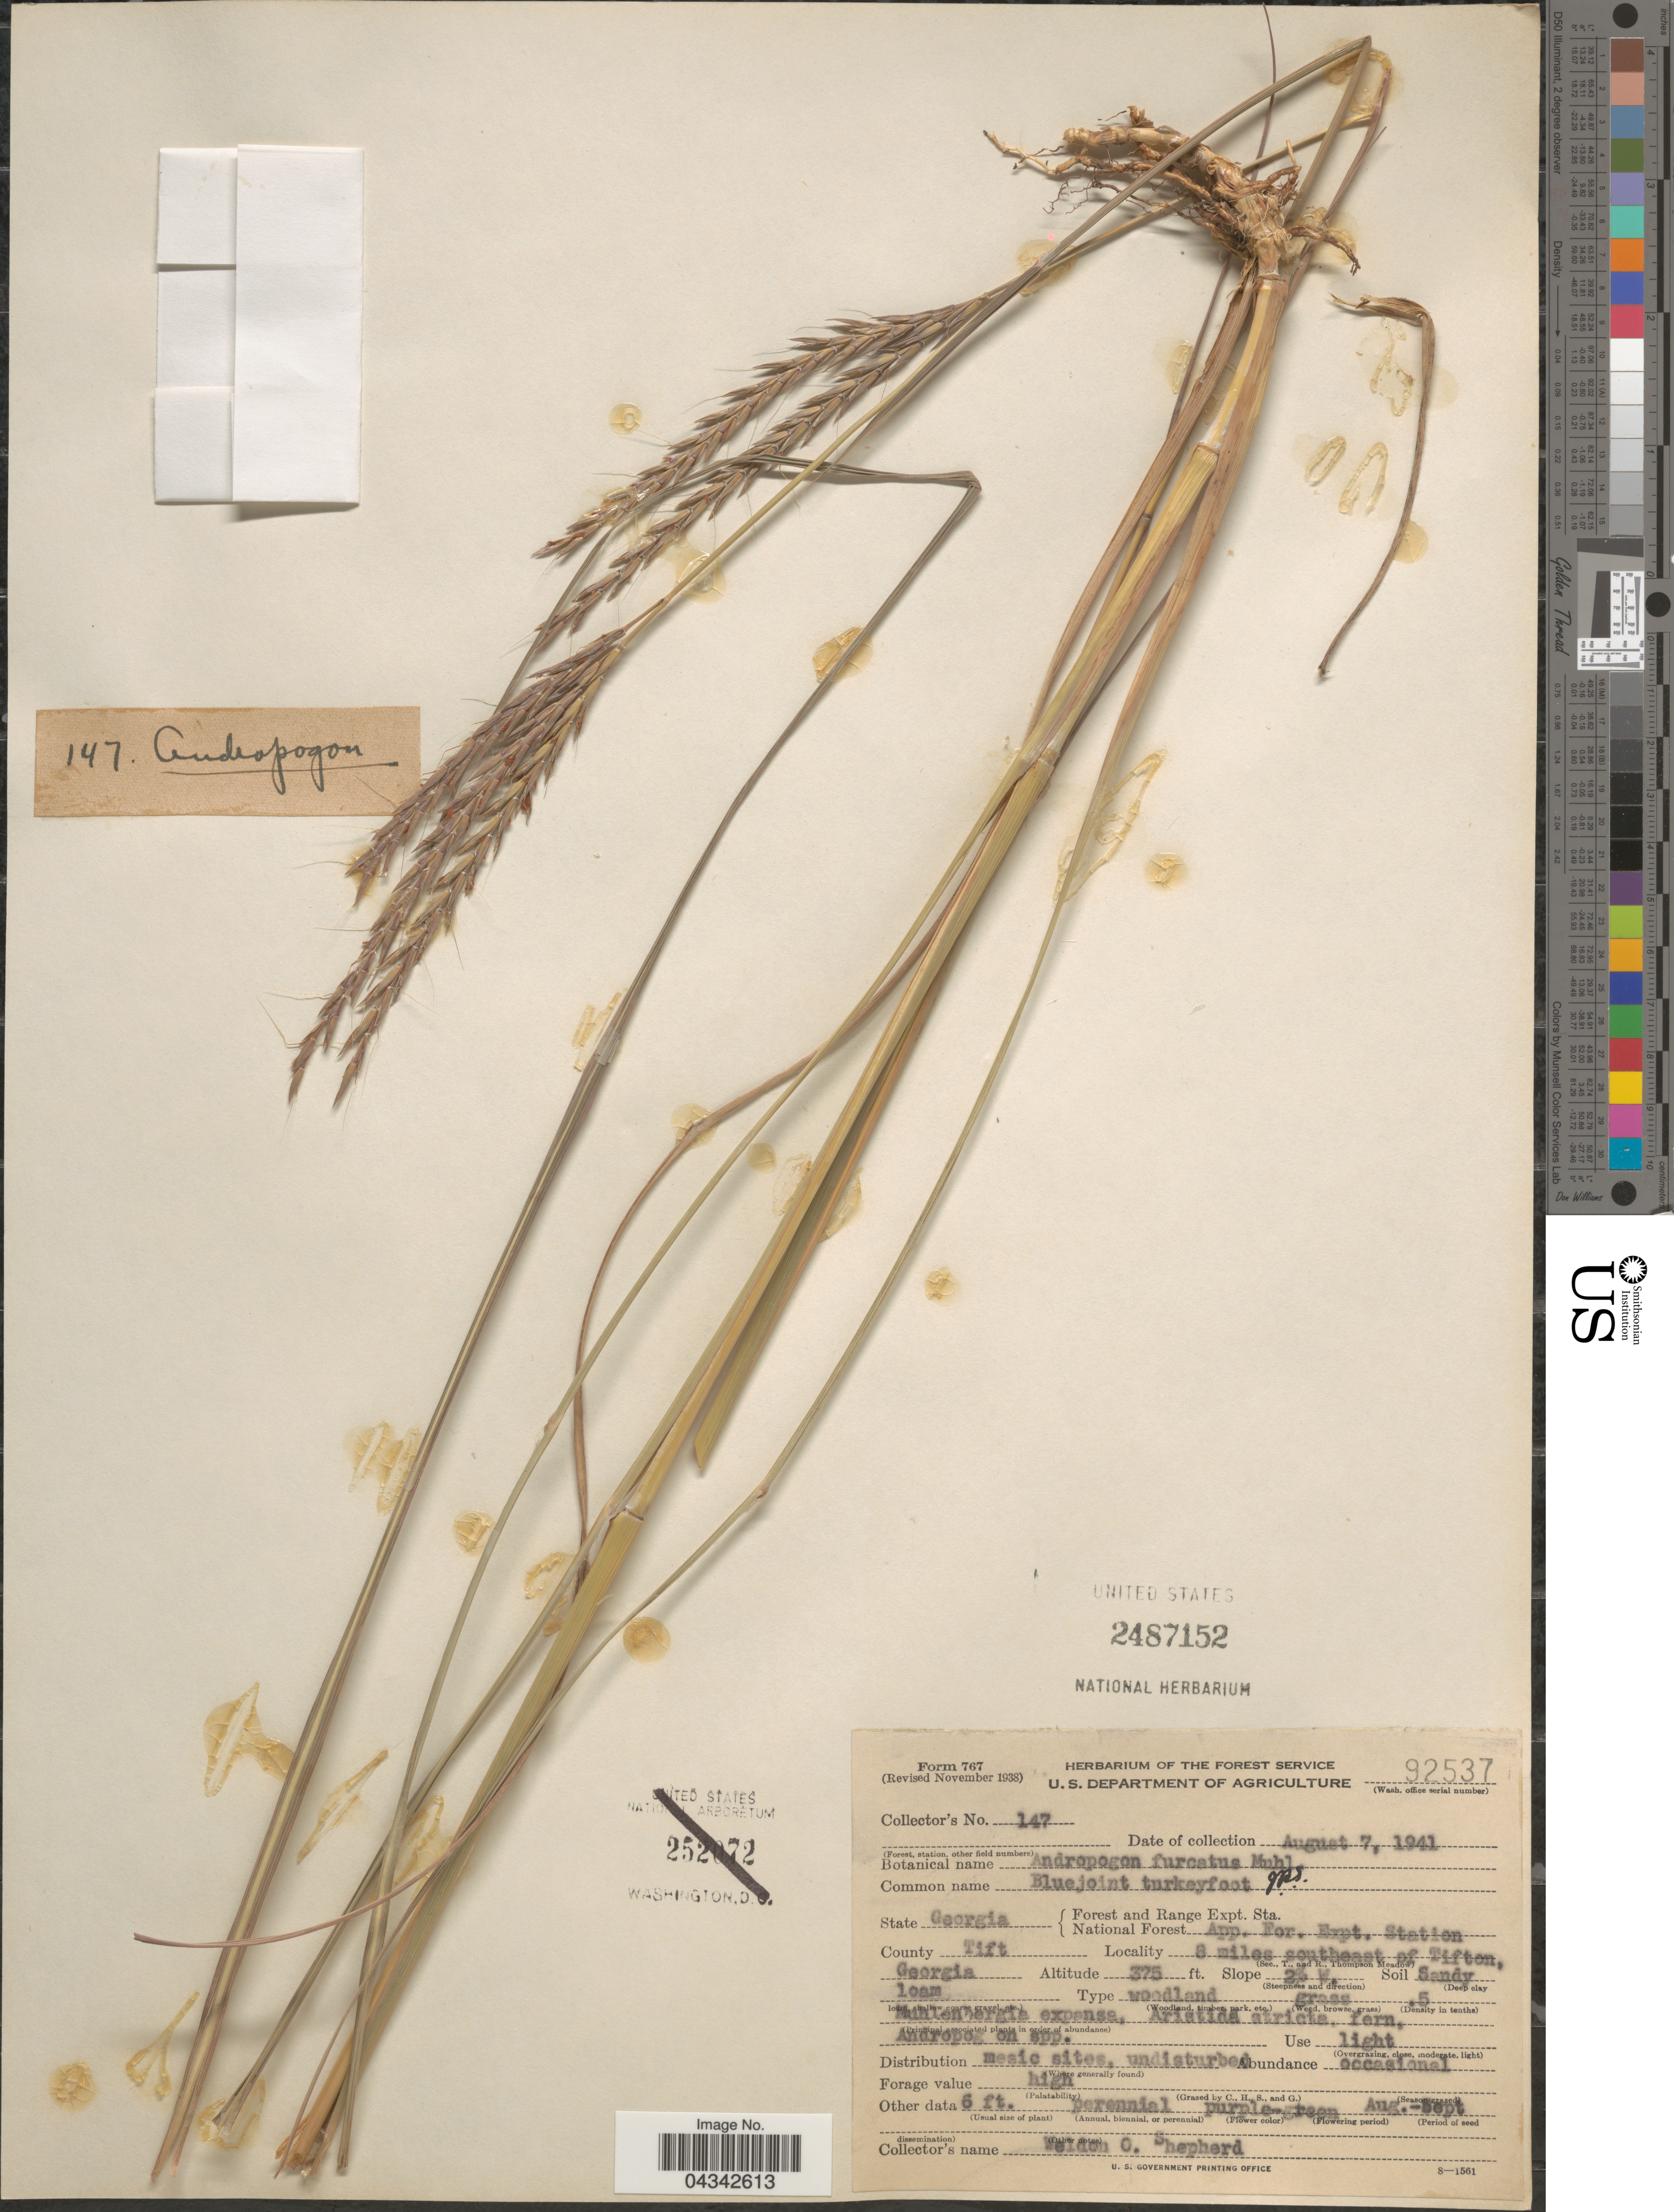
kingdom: Plantae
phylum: Tracheophyta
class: Liliopsida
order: Poales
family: Poaceae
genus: Andropogon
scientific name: Andropogon gerardii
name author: Vitman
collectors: W. Shepherd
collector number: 147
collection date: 1941-08-07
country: United States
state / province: Georgia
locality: Forest and Range Expt. Sta. National Forest App. For. Expt. Station. County Tift. 8 miles southeast of Tifton.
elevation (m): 114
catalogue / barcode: US 2487152